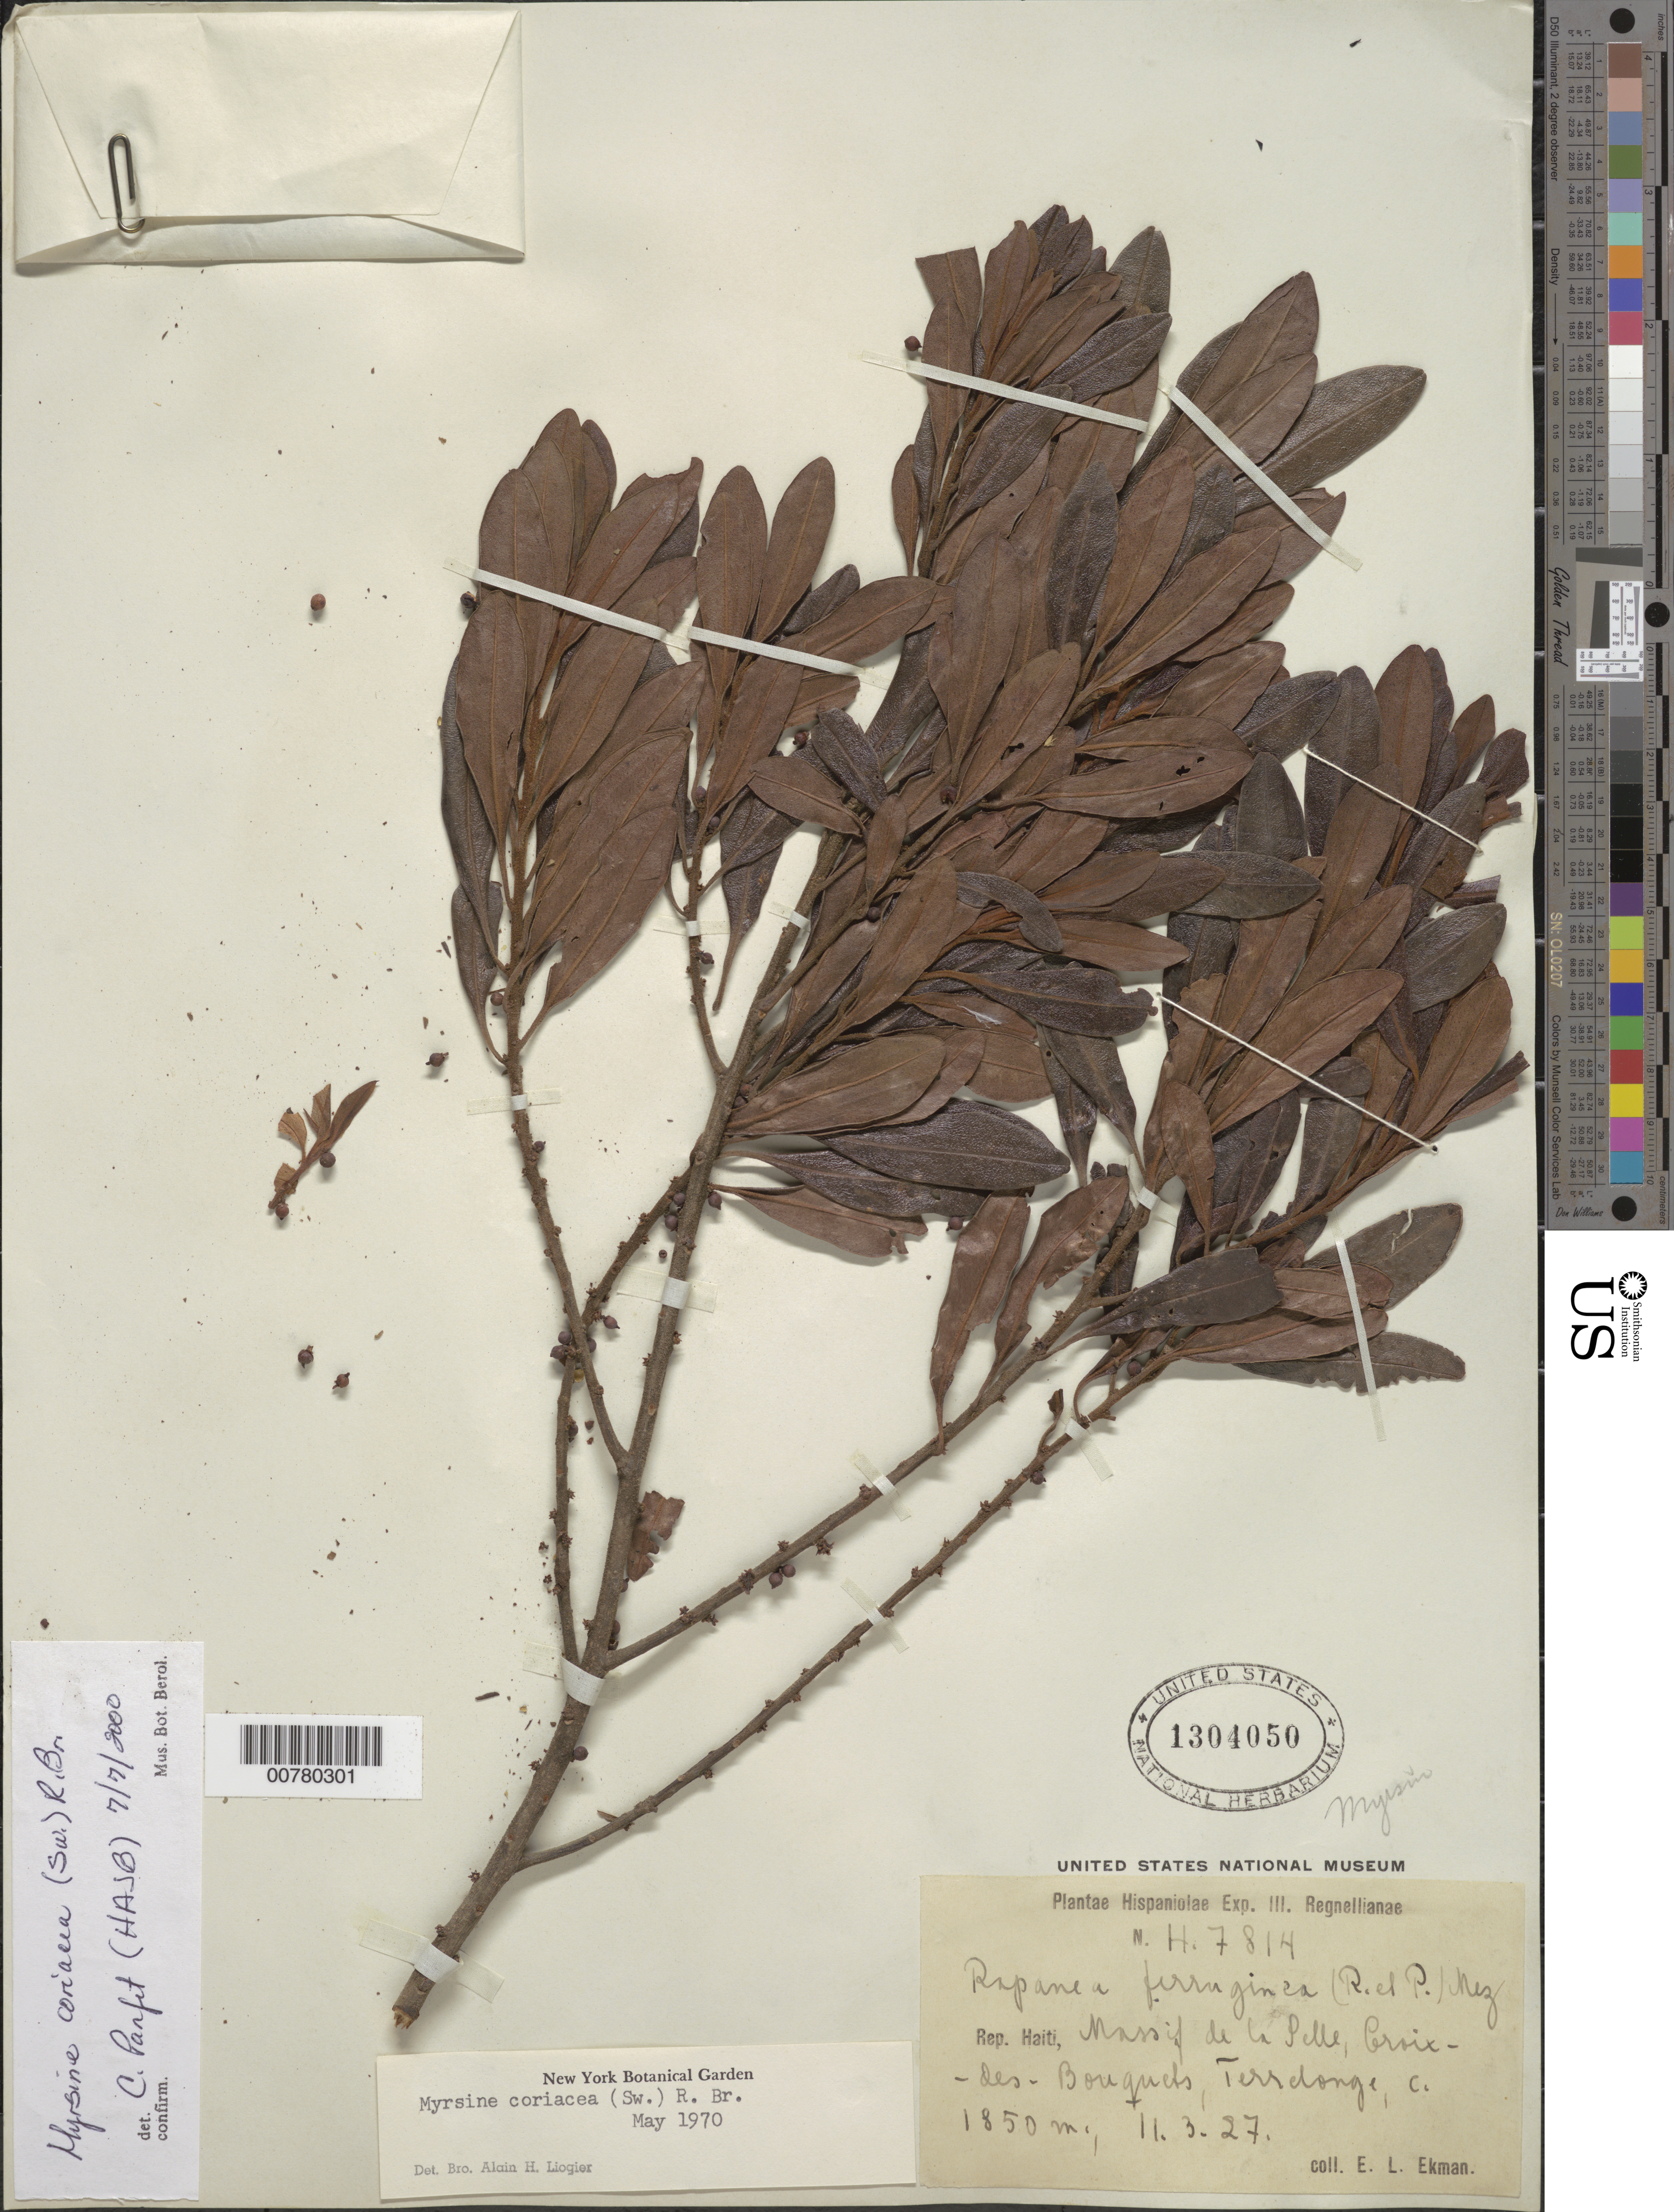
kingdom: Plantae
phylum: Tracheophyta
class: Magnoliopsida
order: Ericales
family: Primulaceae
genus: Myrsine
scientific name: Myrsine coriacea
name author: (Sw.) R. Br. ex Roem. & Schult.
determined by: Panflet, C.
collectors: E. L. Ekman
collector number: H 7814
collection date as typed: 11 Mar 1927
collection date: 1927-03-11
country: Haiti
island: Hispaniola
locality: Massif de la Selle, Croix-des-Bouquets, Terrelonge.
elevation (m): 1850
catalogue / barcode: US 1304050